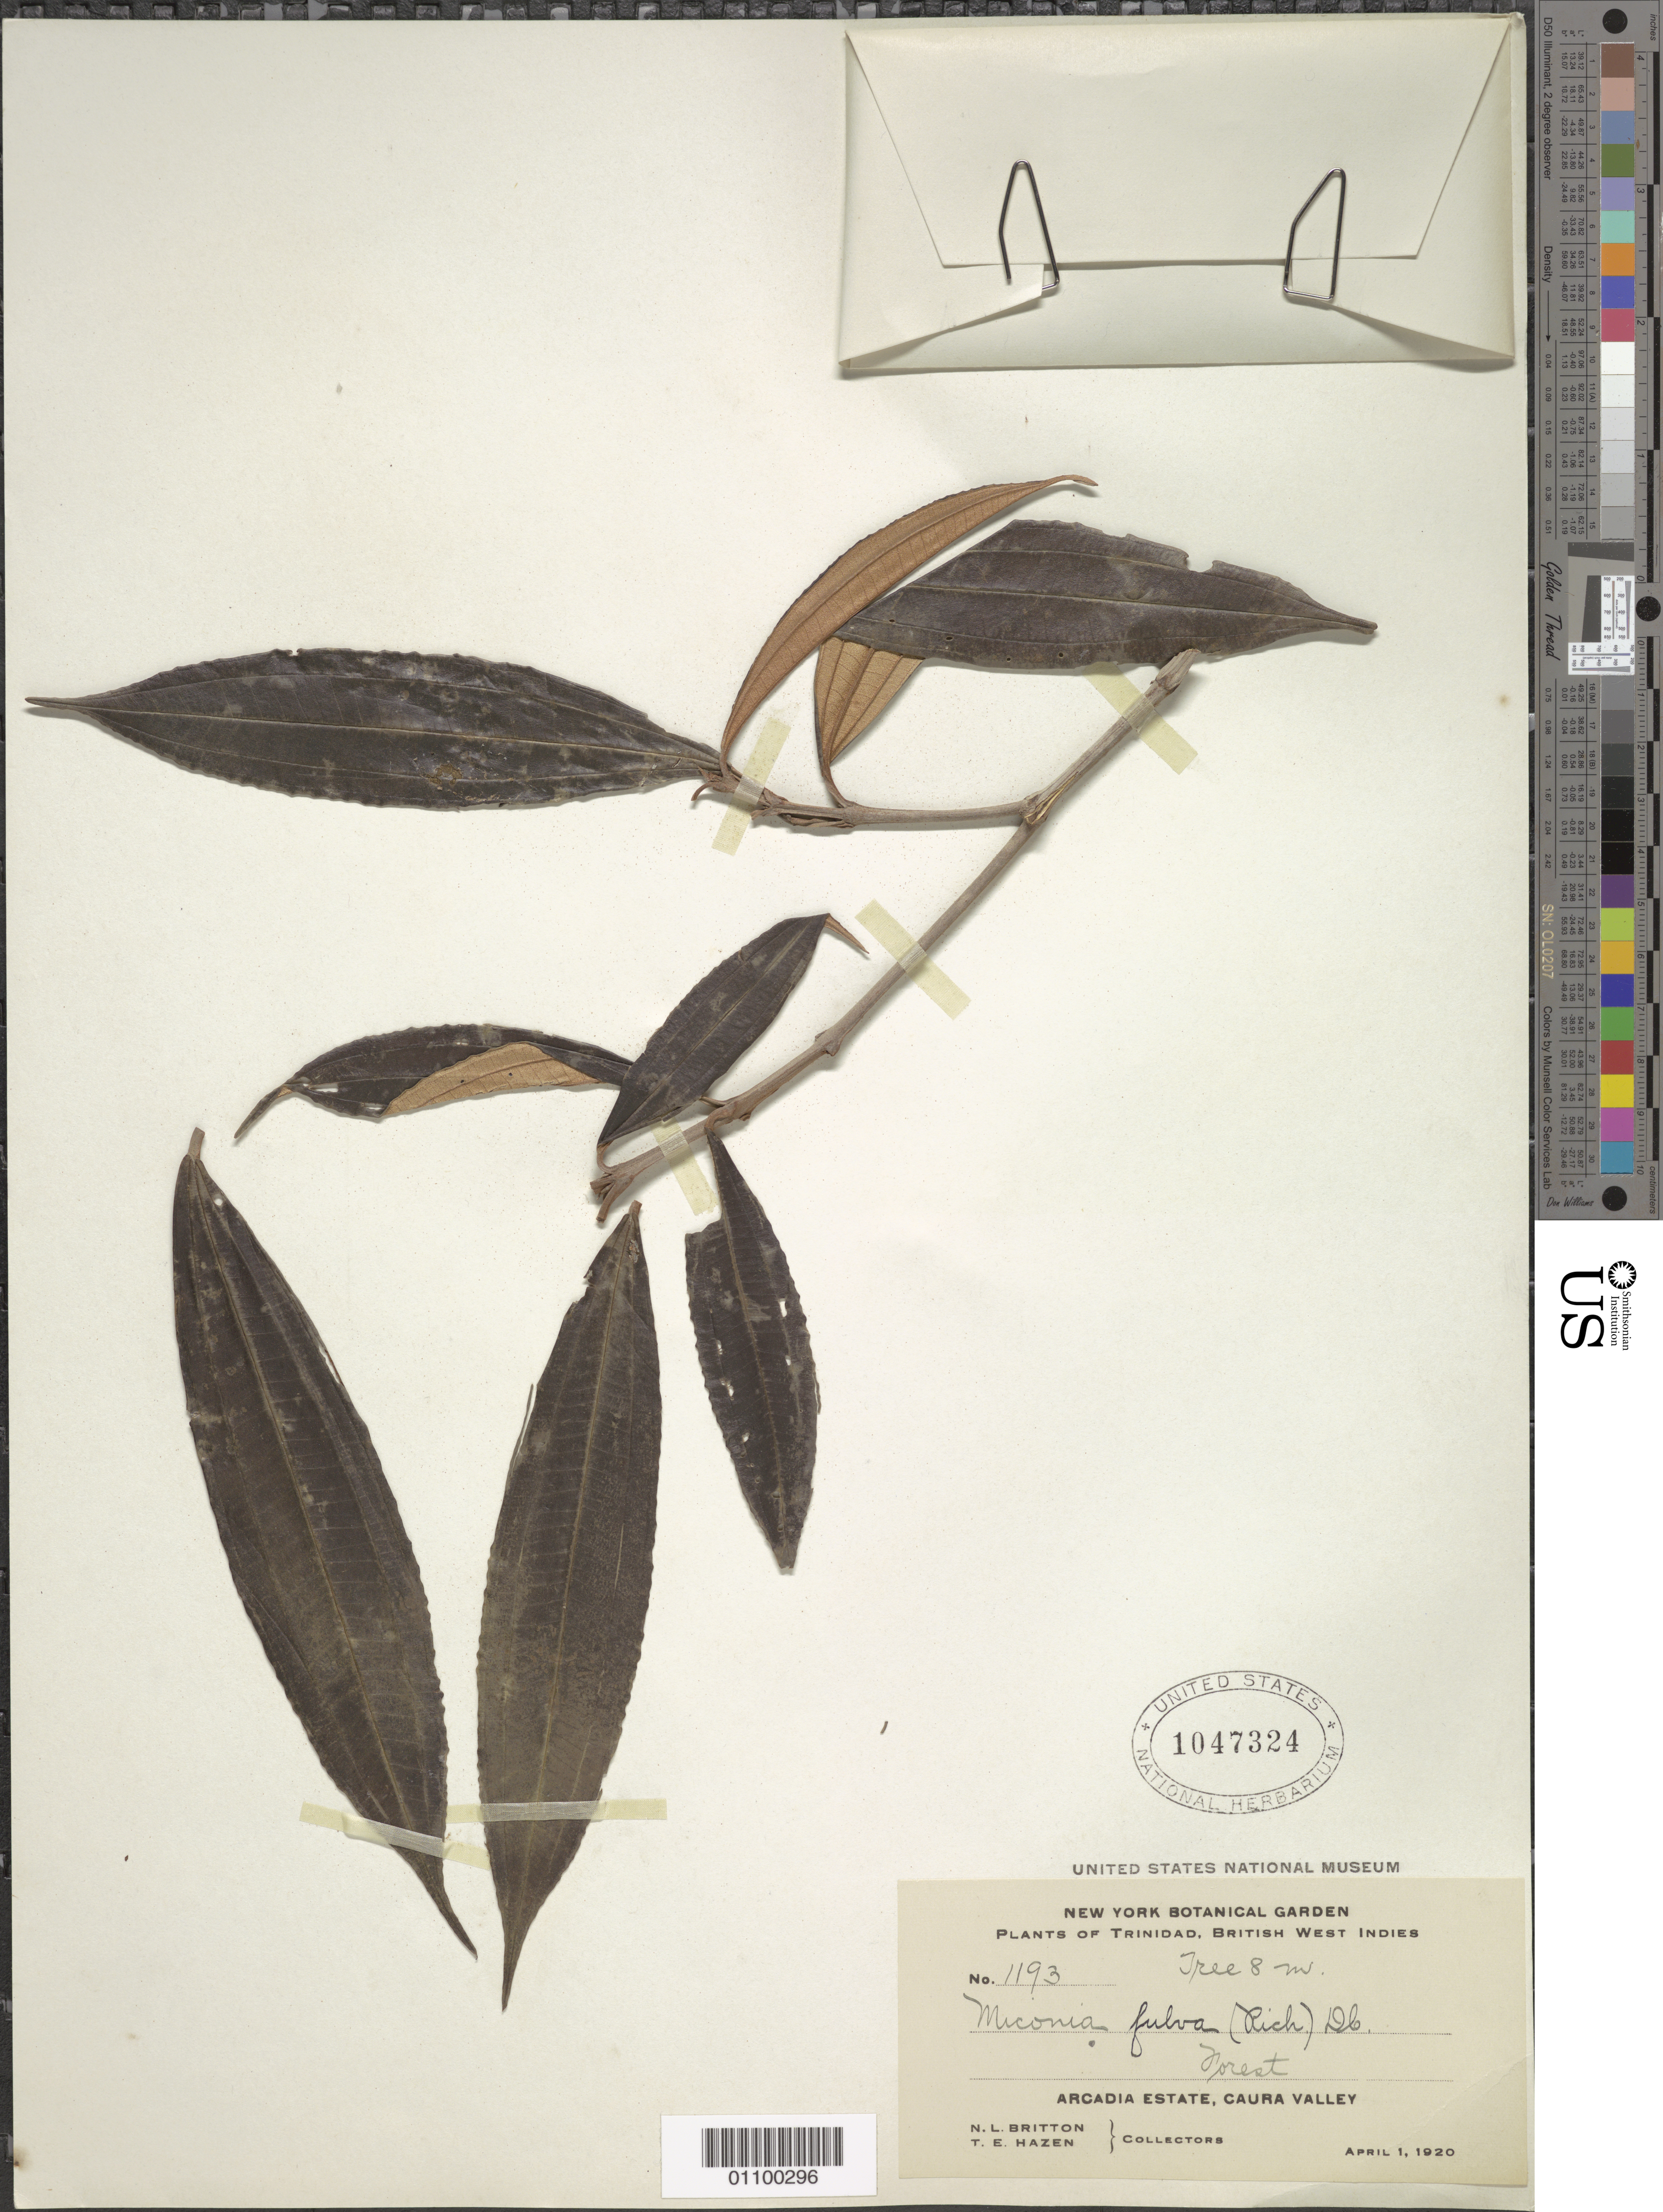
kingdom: Plantae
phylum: Tracheophyta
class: Magnoliopsida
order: Myrtales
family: Melastomataceae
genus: Miconia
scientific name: Miconia chrysophylla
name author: (Rich.) Urb.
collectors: N. Britton & T. E. Hazen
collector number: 1193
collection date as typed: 01 Apr 1920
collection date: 1920-04-01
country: Trinidad and Tobago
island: Trinidad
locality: Arcadia Estate, Caura Valley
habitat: forest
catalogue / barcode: US 1047324